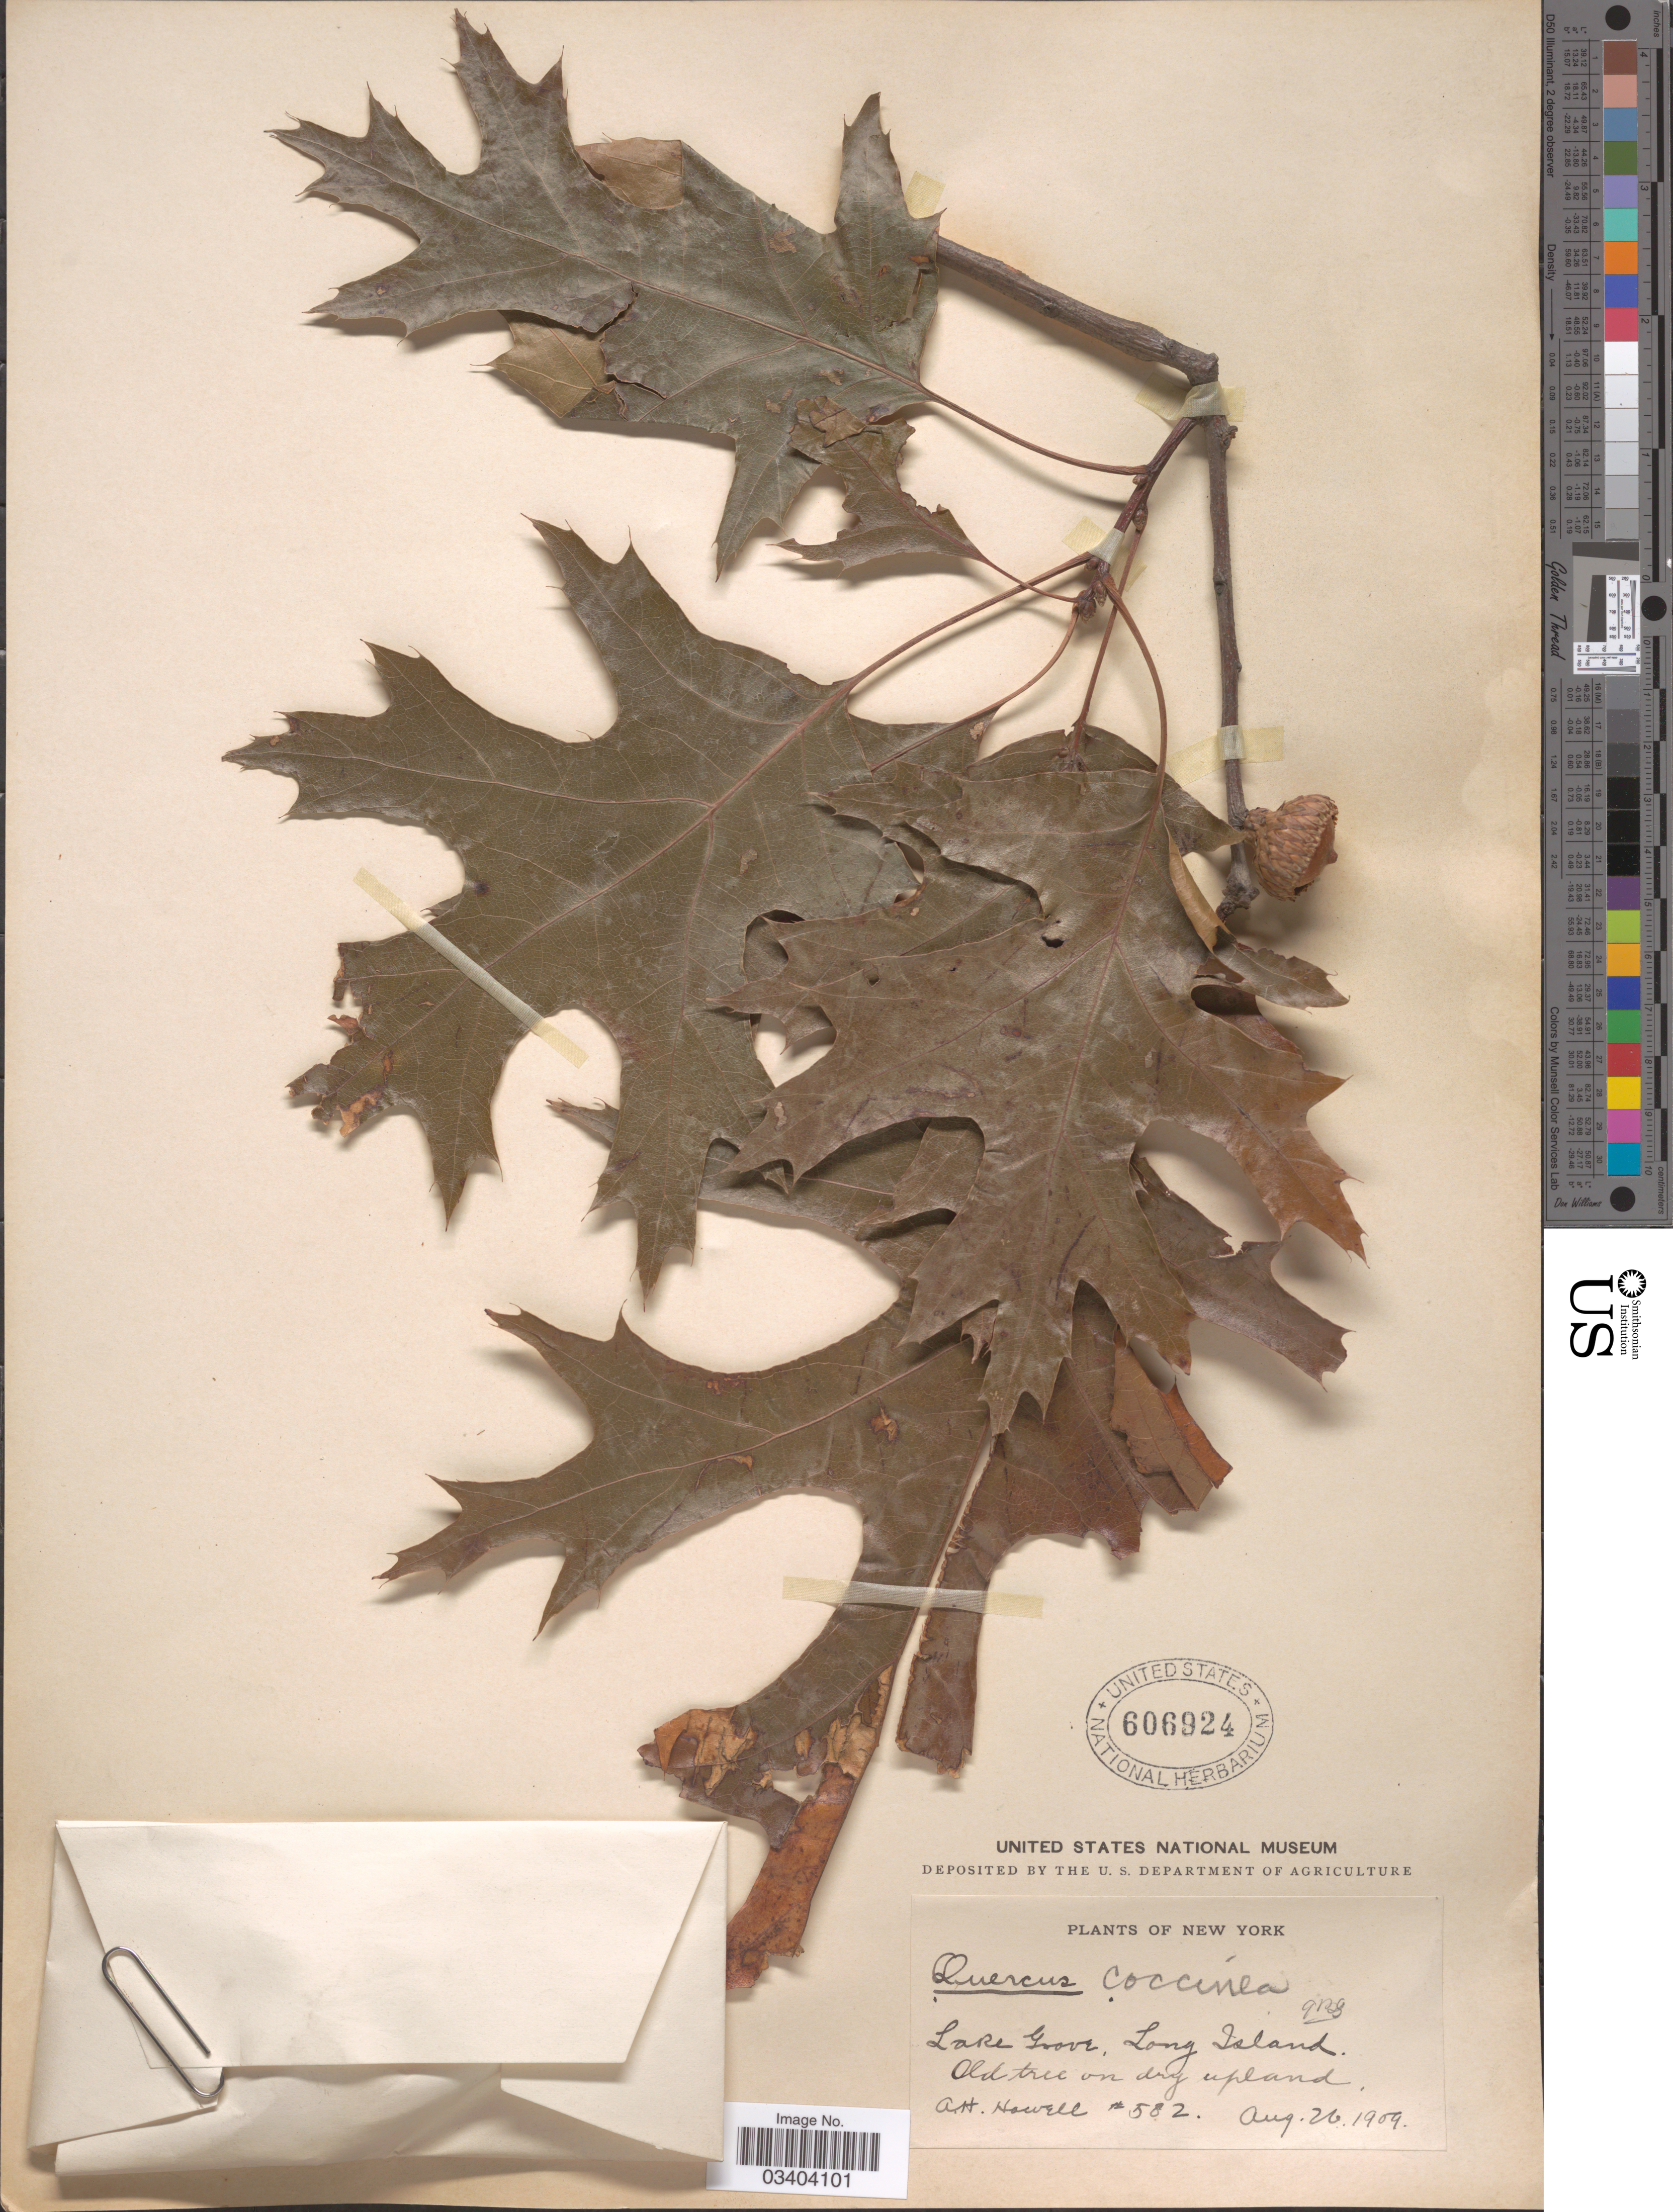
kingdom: Plantae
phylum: Tracheophyta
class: Magnoliopsida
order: Fagales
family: Fagaceae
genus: Quercus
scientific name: Quercus coccinea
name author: Münchh.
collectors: A. Howell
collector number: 582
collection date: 1909-08-26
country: United States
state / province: New York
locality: Lake Grove, Long Island.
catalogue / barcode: US 606924